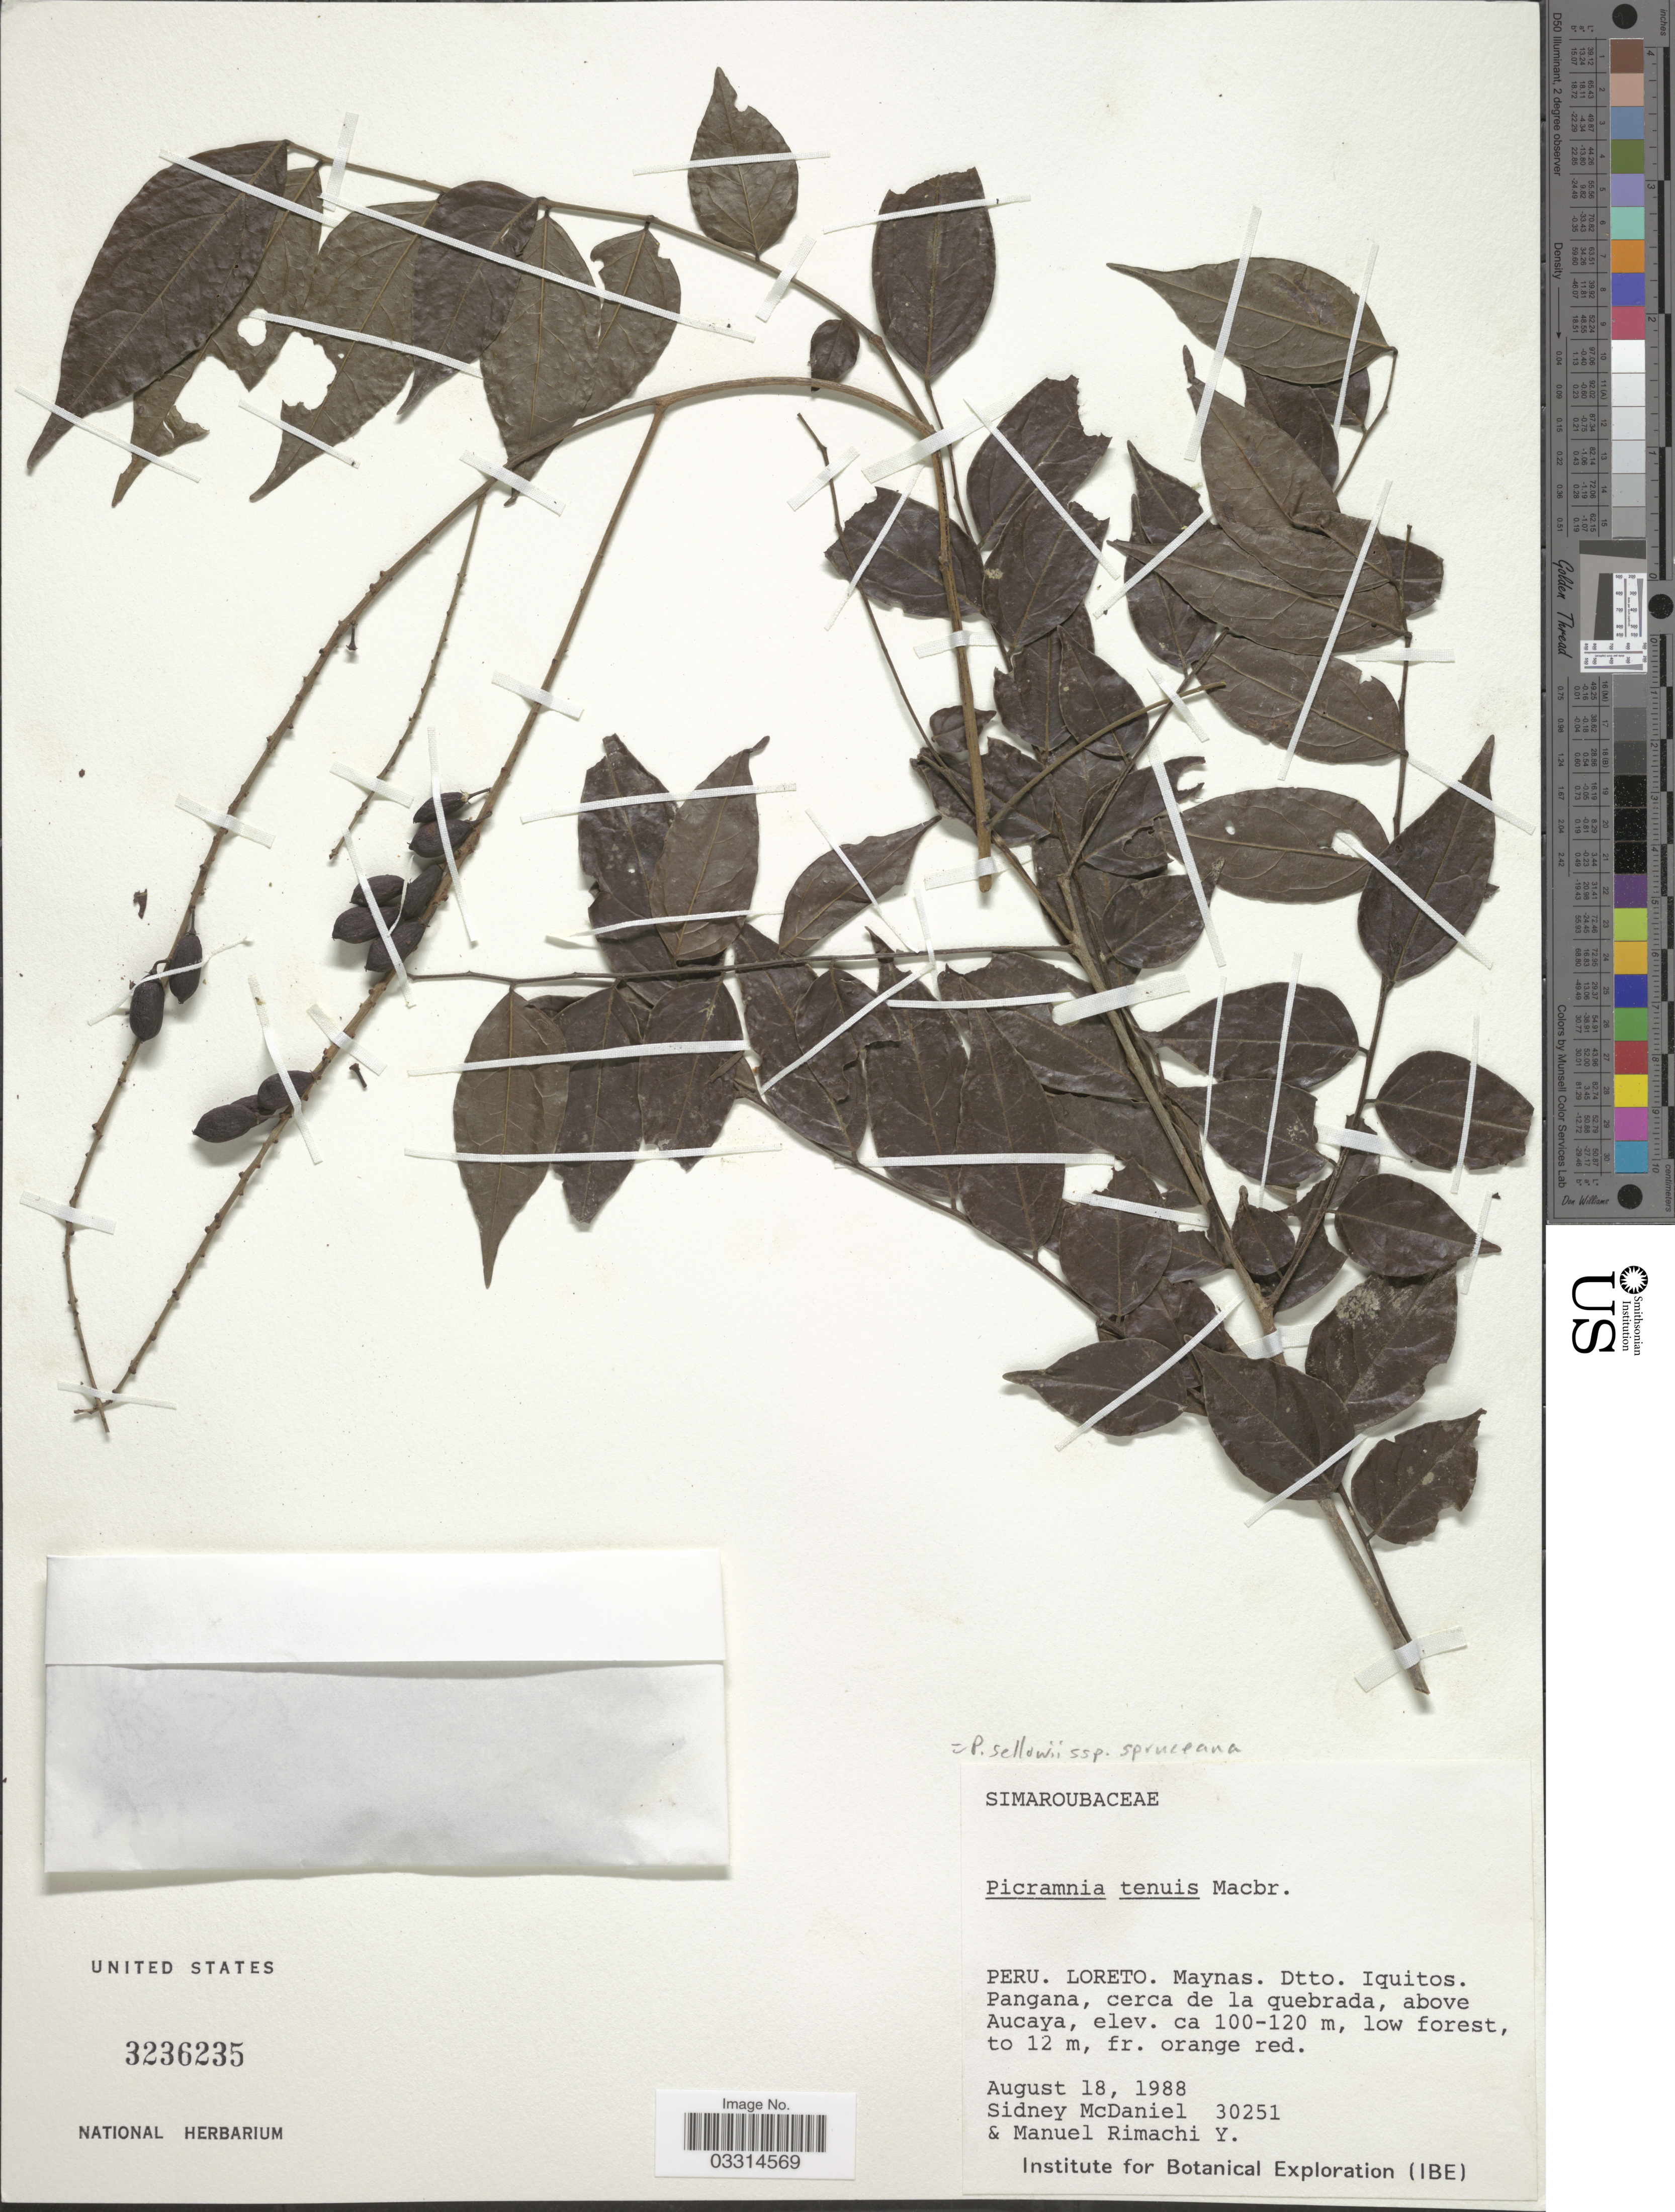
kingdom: Plantae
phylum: Tracheophyta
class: Magnoliopsida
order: Picramniales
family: Picramniaceae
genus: Picramnia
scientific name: Picramnia sellowii subsp. spruceana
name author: (Engl.) Pirani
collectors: S. McDaniel & M. Rimachi Y.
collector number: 30251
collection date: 1988-08-18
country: Peru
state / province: Loreto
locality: Maynas. Dtto. Iquitos. Pangana, cerca de la quebrada, above Aucaya.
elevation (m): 100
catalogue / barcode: US 3236235